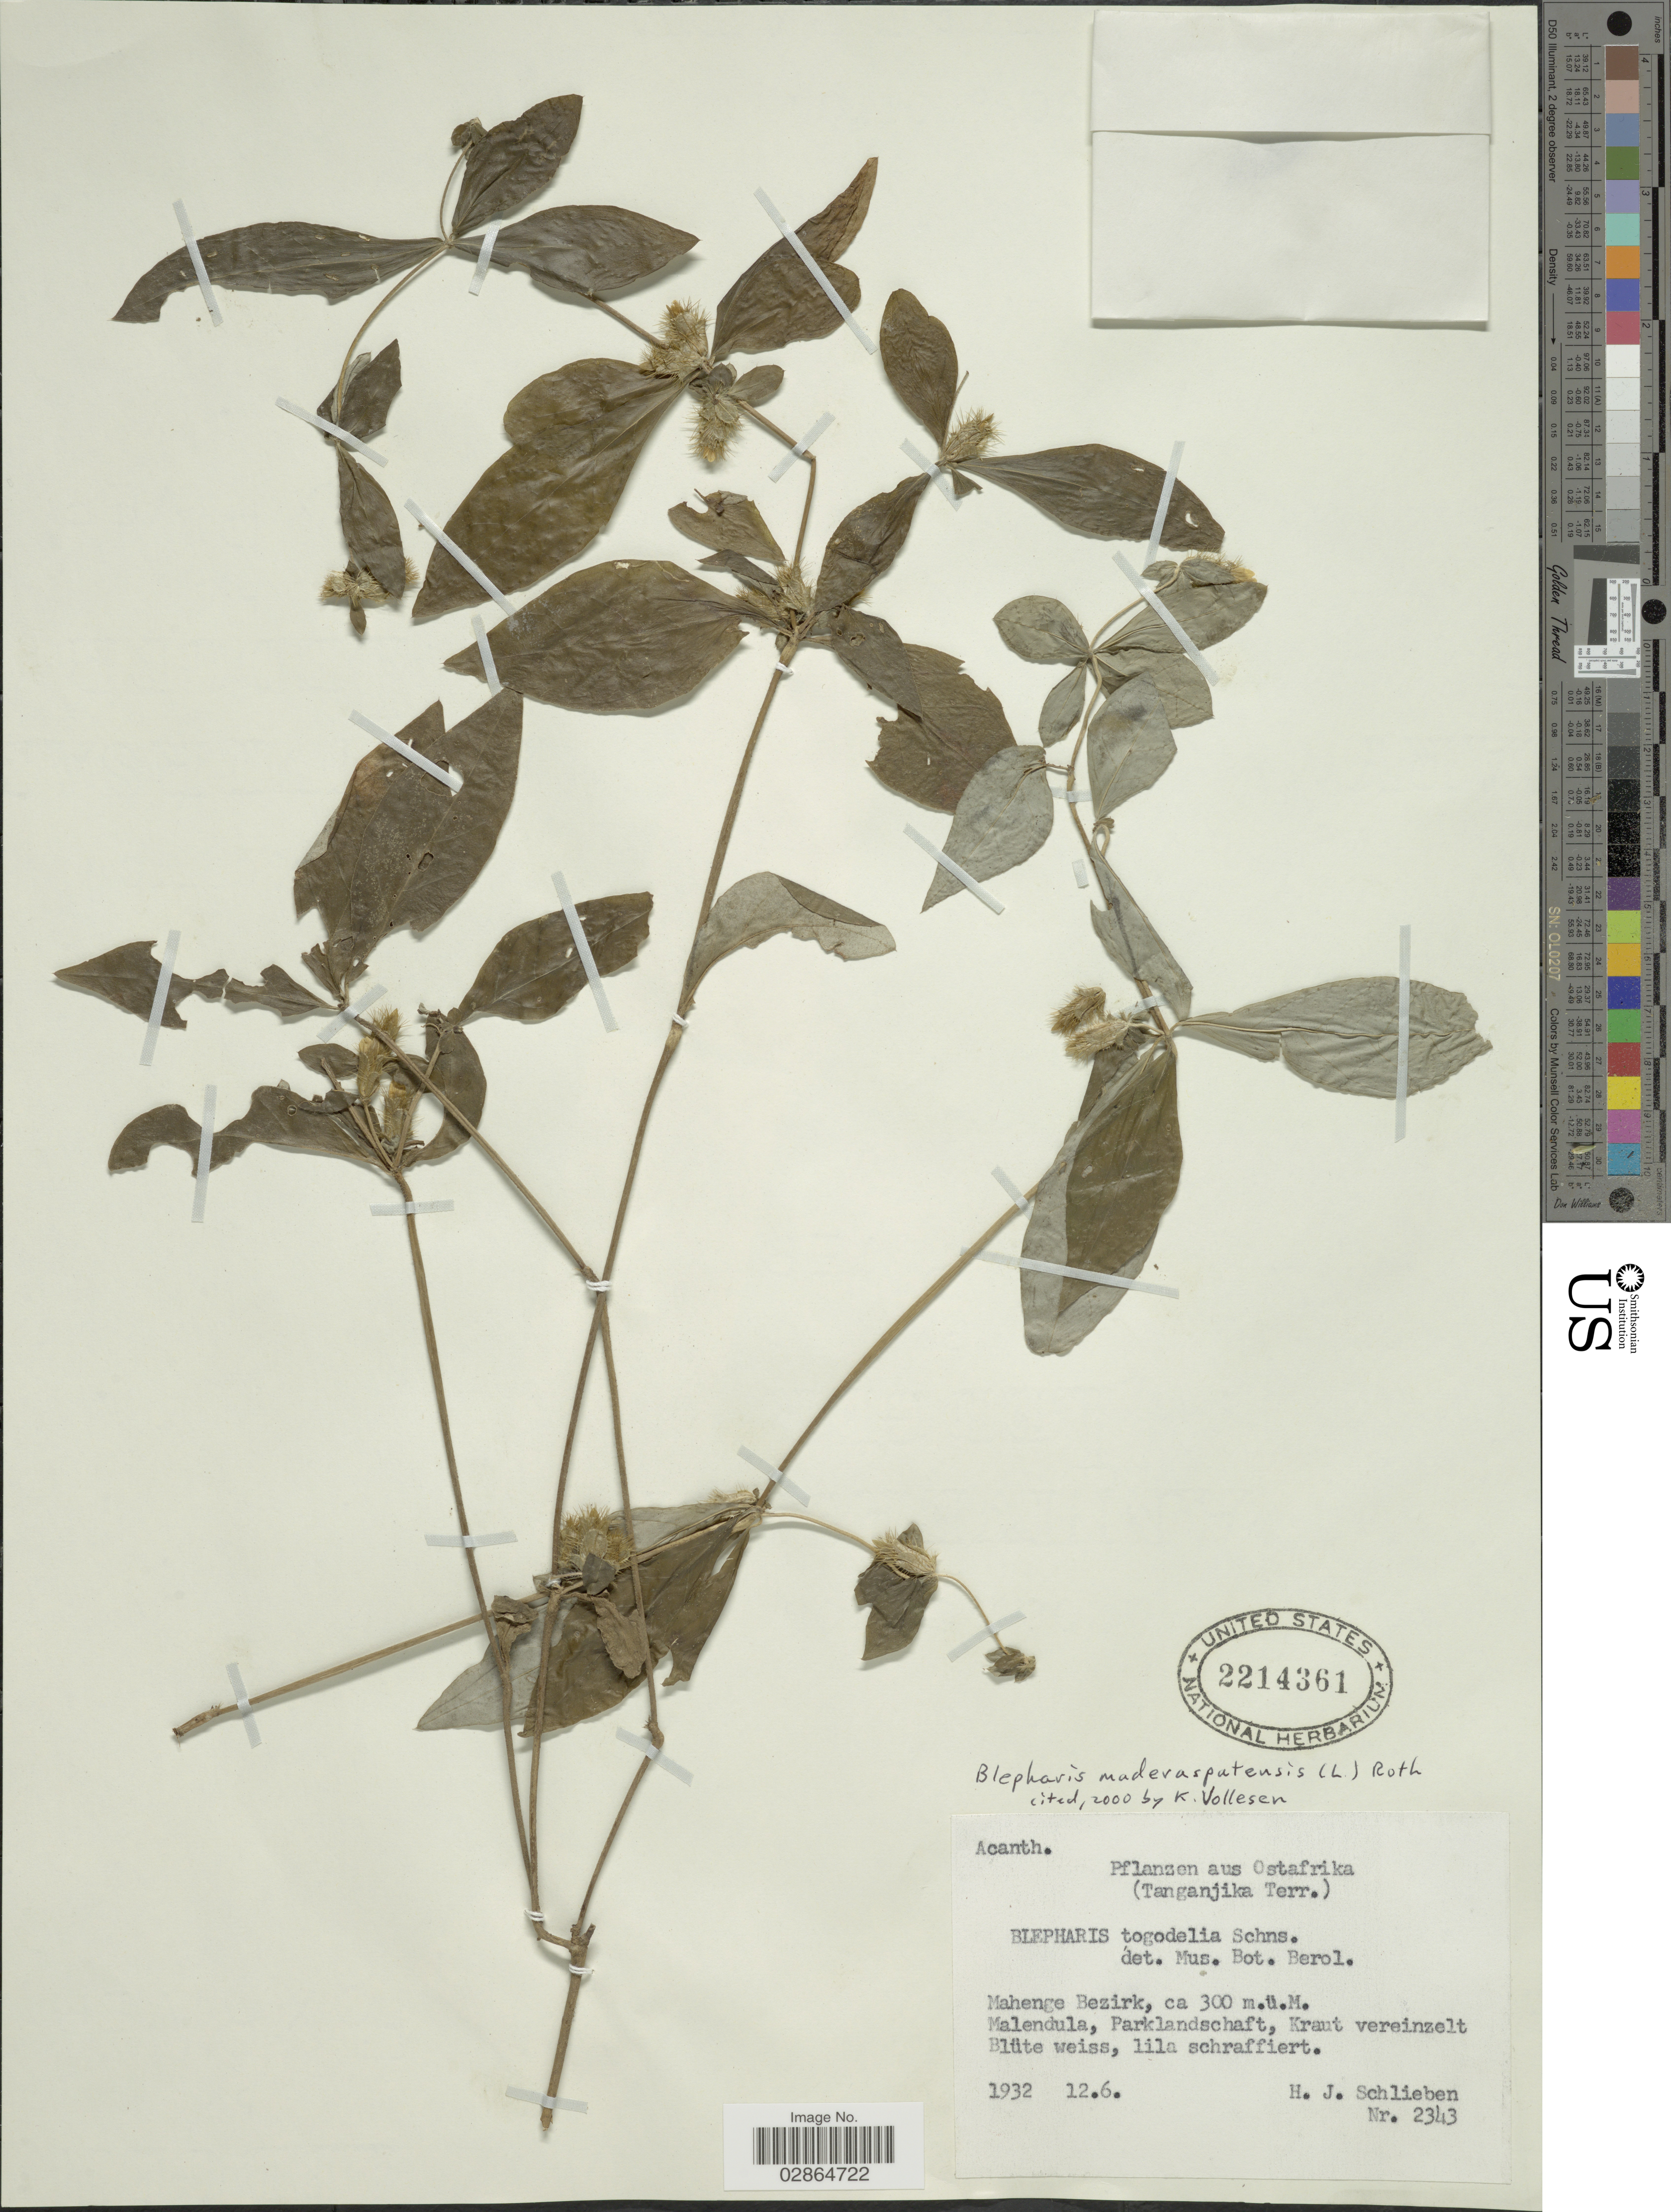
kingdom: Plantae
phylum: Tracheophyta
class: Magnoliopsida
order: Lamiales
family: Acanthaceae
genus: Blepharis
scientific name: Blepharis maderaspatensis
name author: (L.) B. Heyne ex Roth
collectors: H. J. Schlieben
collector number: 2343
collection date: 1932-06-12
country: Tanzania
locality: Ostafrika (Tanganjika Terr.), Mahenge Bezirk, Malendula, Parklandschaft, Kraut vereinzelt Blüte weiss, lila schraffiert.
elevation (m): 300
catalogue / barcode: US 2214361